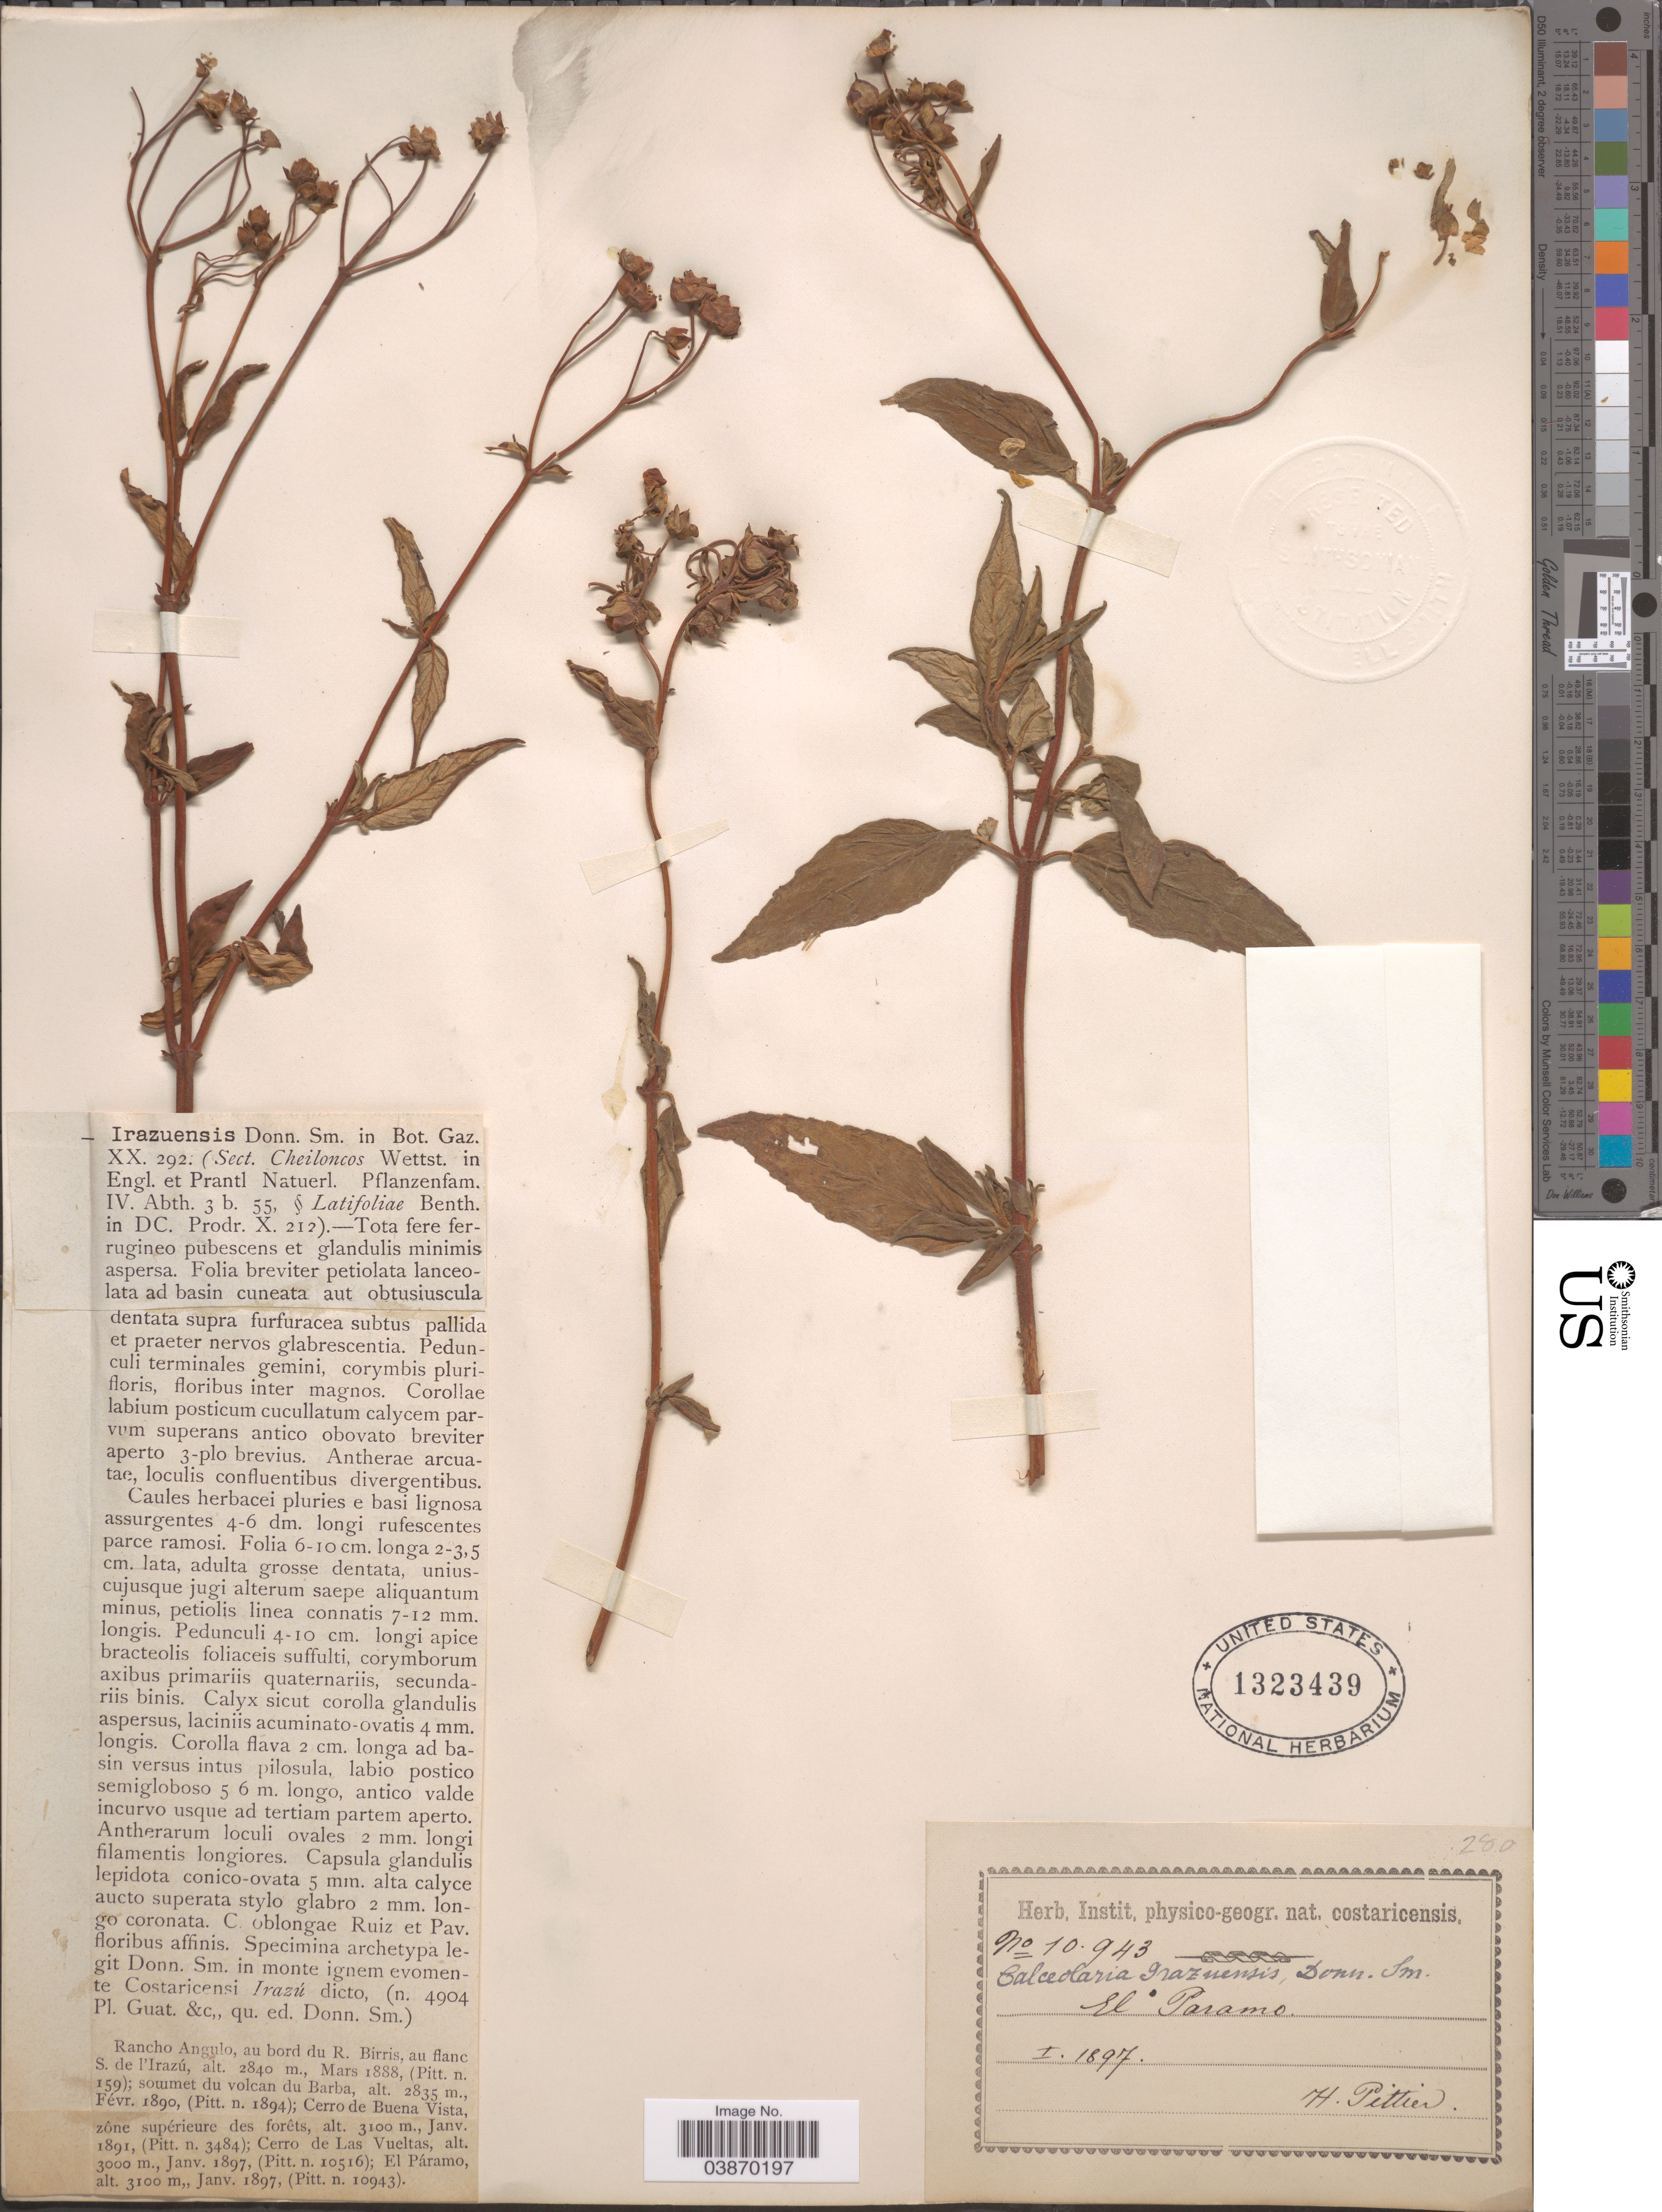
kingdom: Plantae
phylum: Tracheophyta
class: Magnoliopsida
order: Lamiales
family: Calceolariaceae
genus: Calceolaria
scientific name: Calceolaria irazuensis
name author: Donn. Sm.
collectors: H. F. Pittier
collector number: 10943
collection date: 1897-01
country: Costa Rica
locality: El Páramo.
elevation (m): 3100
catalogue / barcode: US 1323439